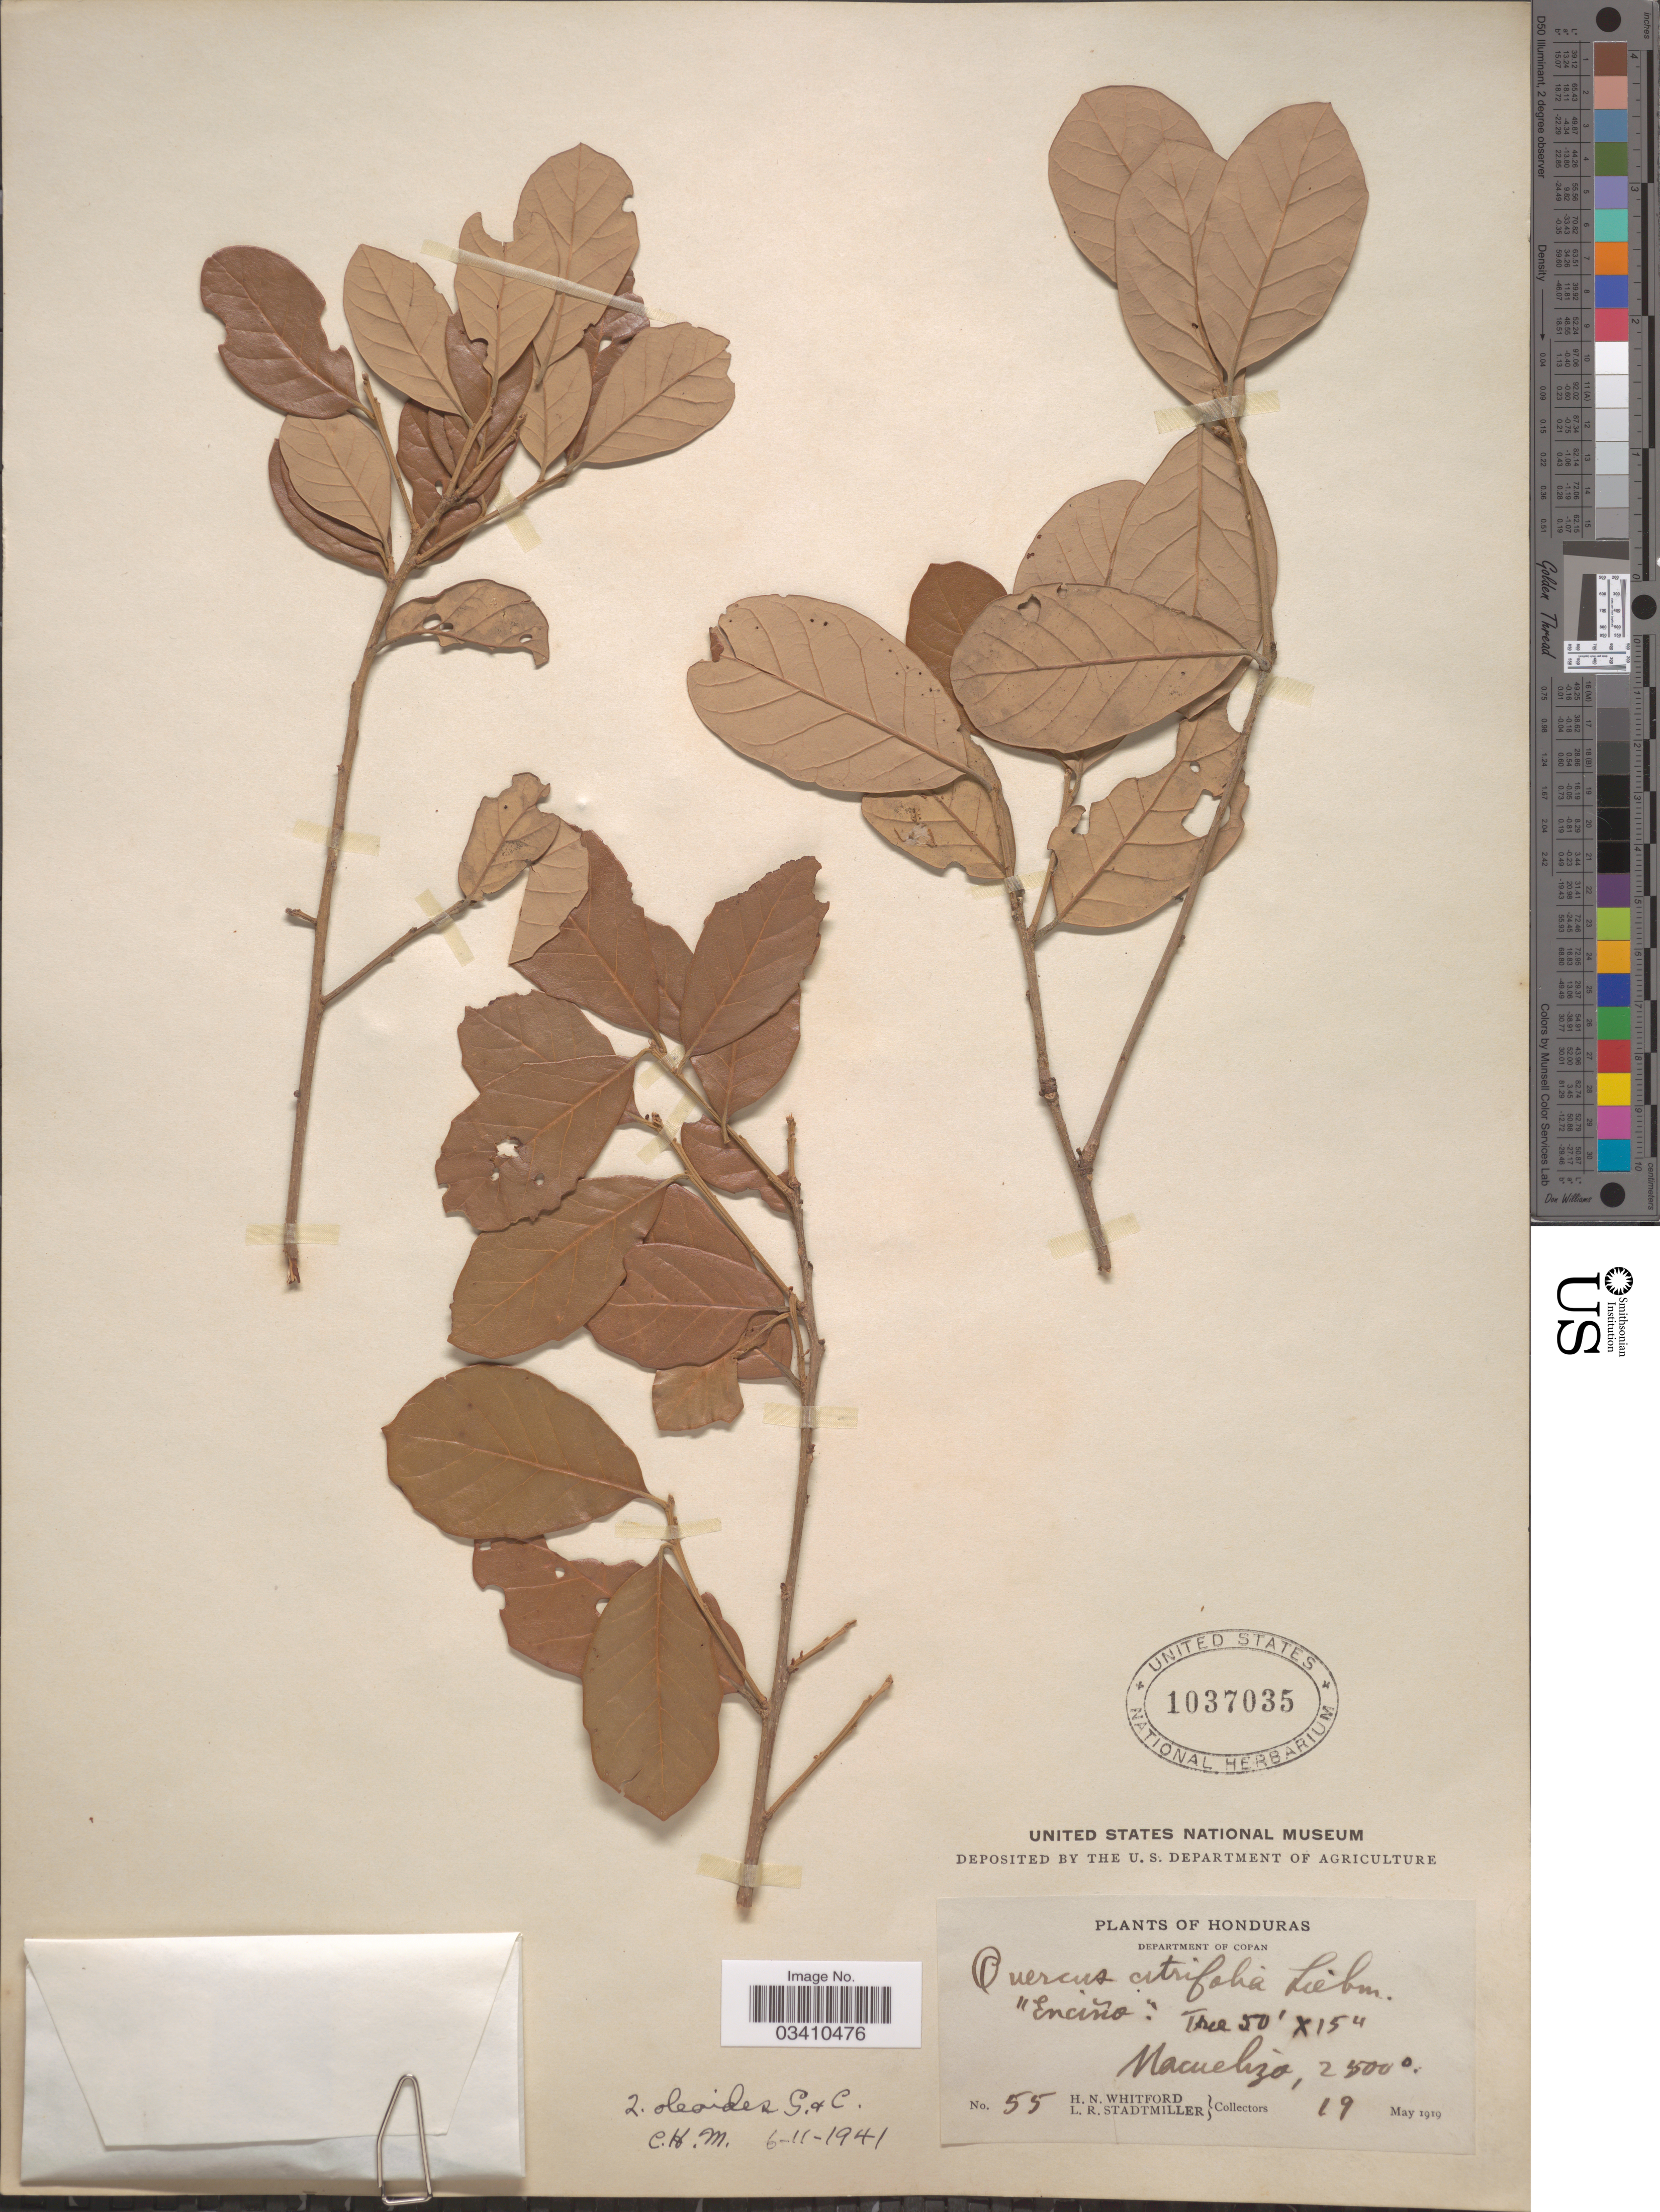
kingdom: Plantae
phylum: Tracheophyta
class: Magnoliopsida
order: Fagales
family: Fagaceae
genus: Quercus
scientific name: Quercus oleoides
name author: Schltdl. & Cham.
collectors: H. N. Whitford & L. Stadtmiller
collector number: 55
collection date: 1919-05-19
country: Honduras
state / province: Copán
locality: Department of Copan. Macuelizo.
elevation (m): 762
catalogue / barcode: US 1037035